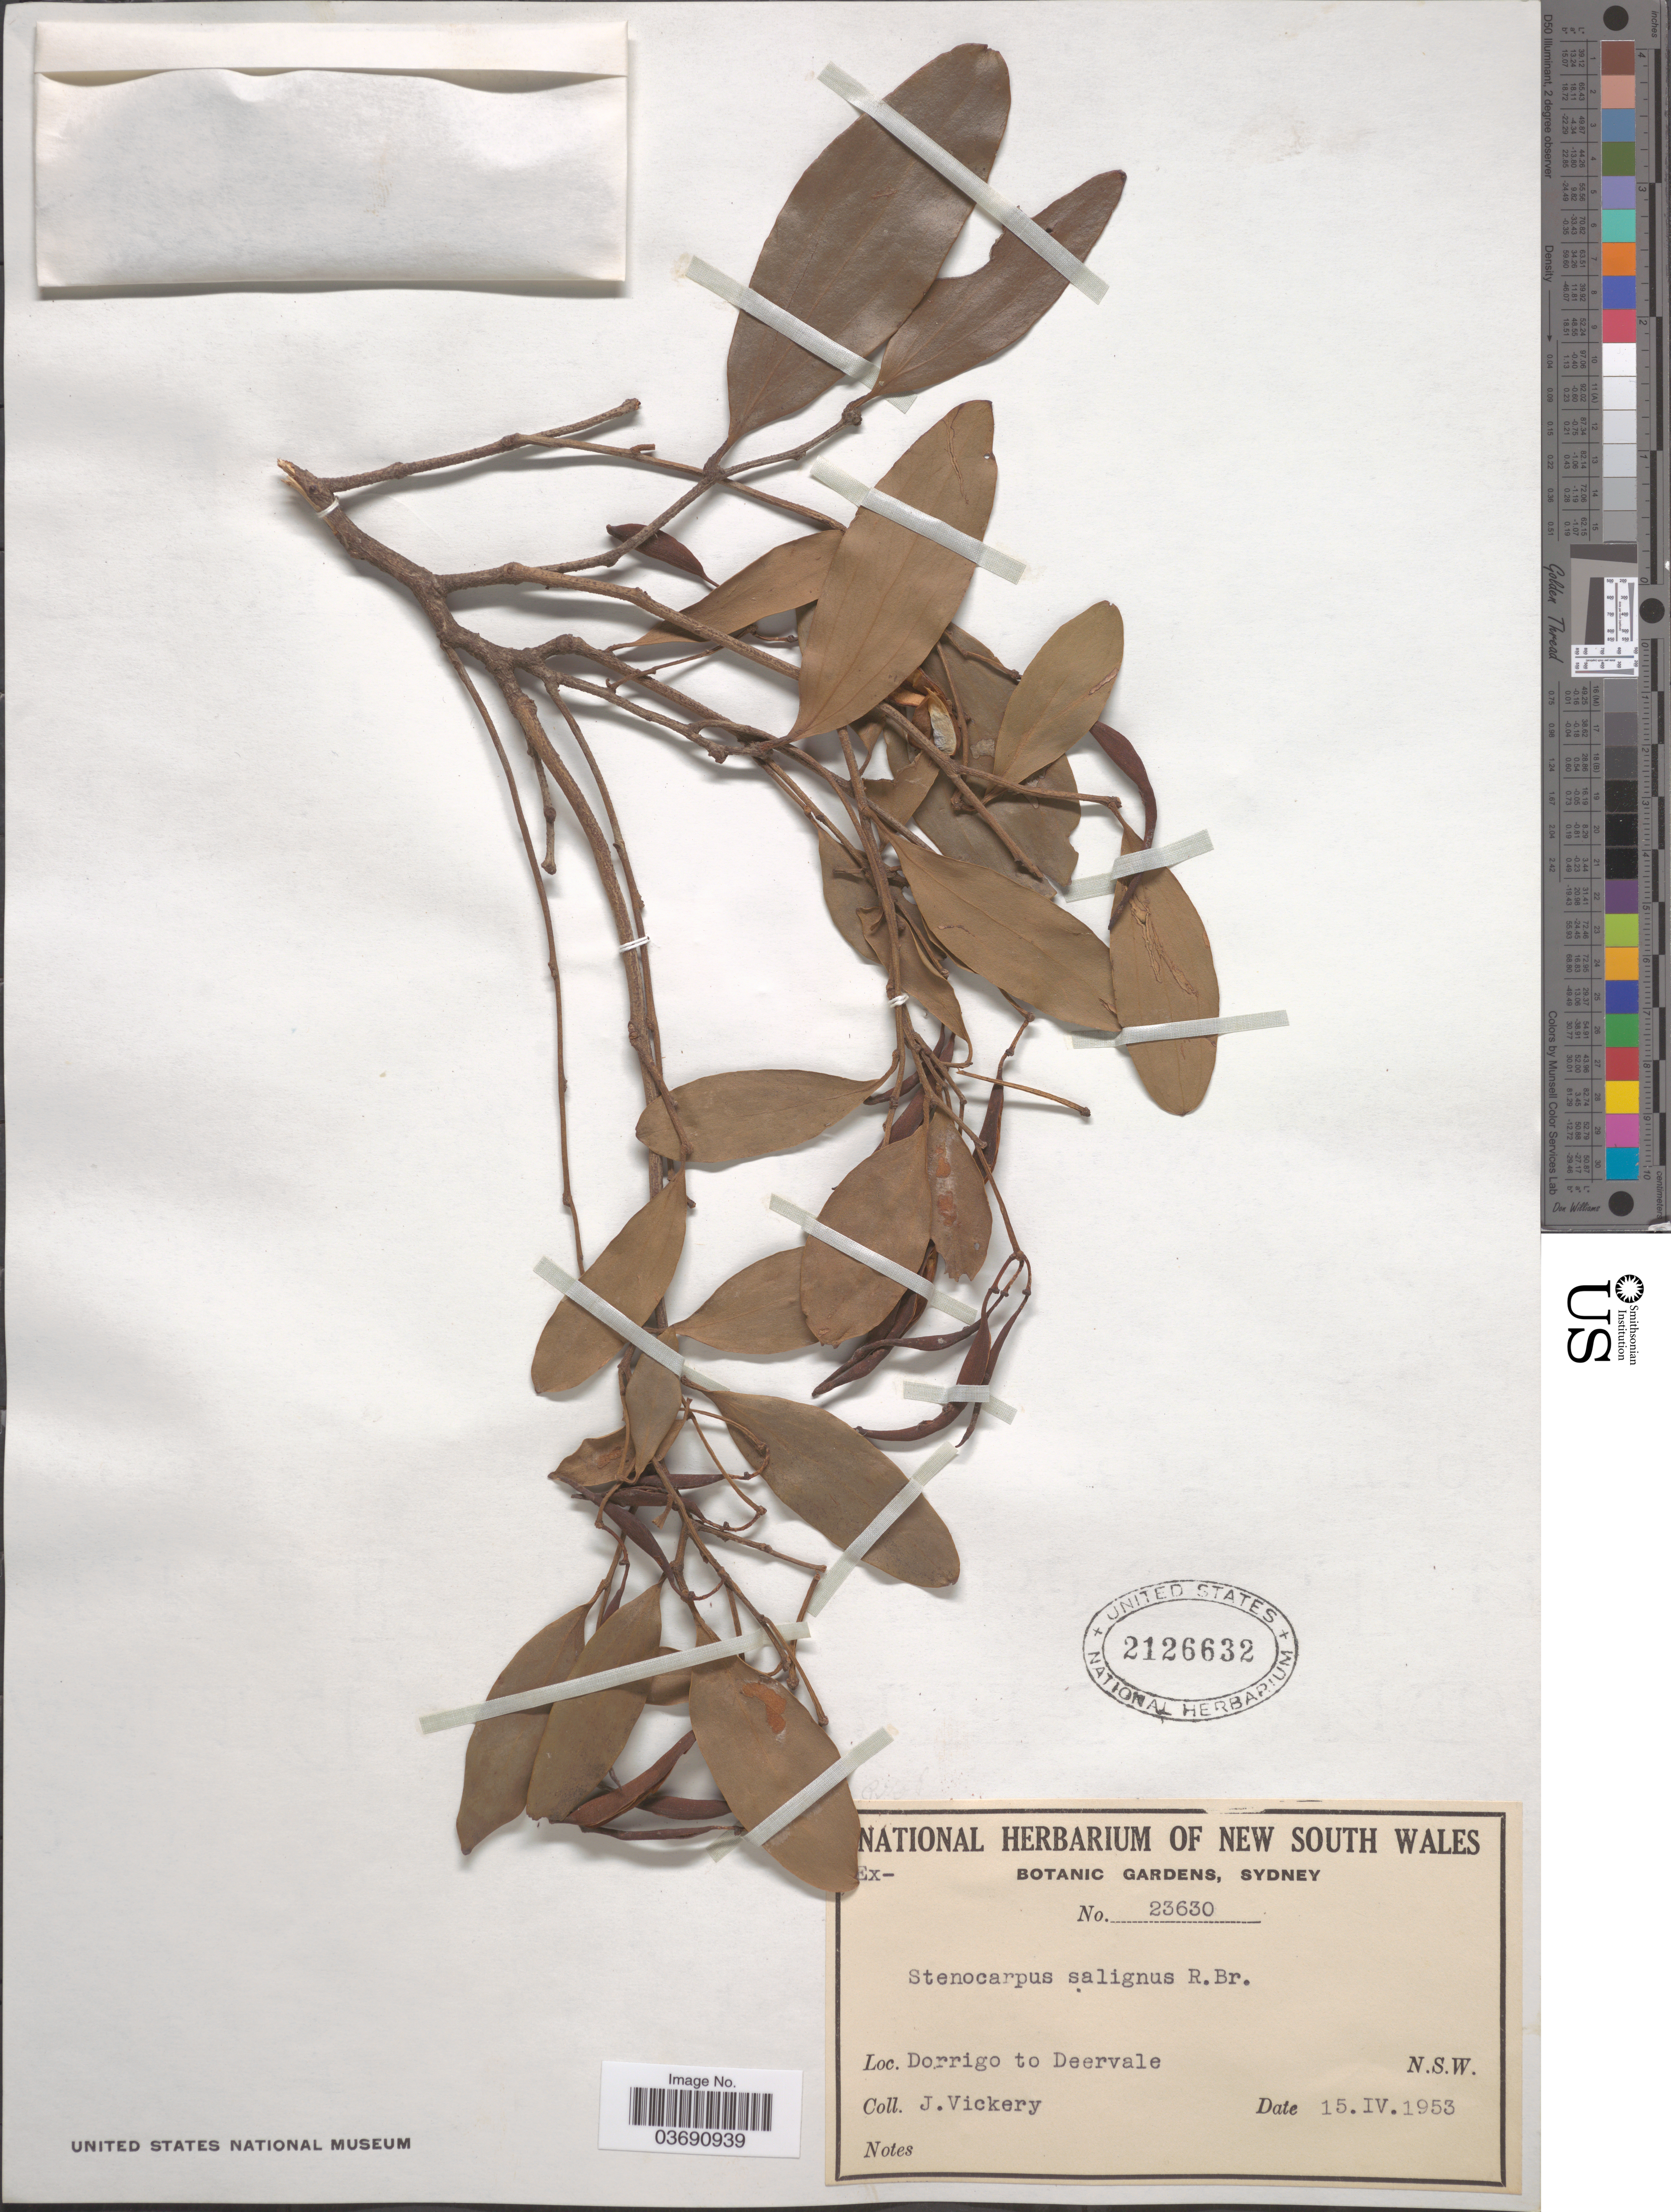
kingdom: Plantae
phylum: Tracheophyta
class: Magnoliopsida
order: Proteales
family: Proteaceae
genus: Stenocarpus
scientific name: Stenocarpus salignus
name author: R. Br.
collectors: J. Vickery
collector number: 23630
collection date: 1953-04-15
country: Australia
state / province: New South Wales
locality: Dorrigo to Deervale.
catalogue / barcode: US 2126632